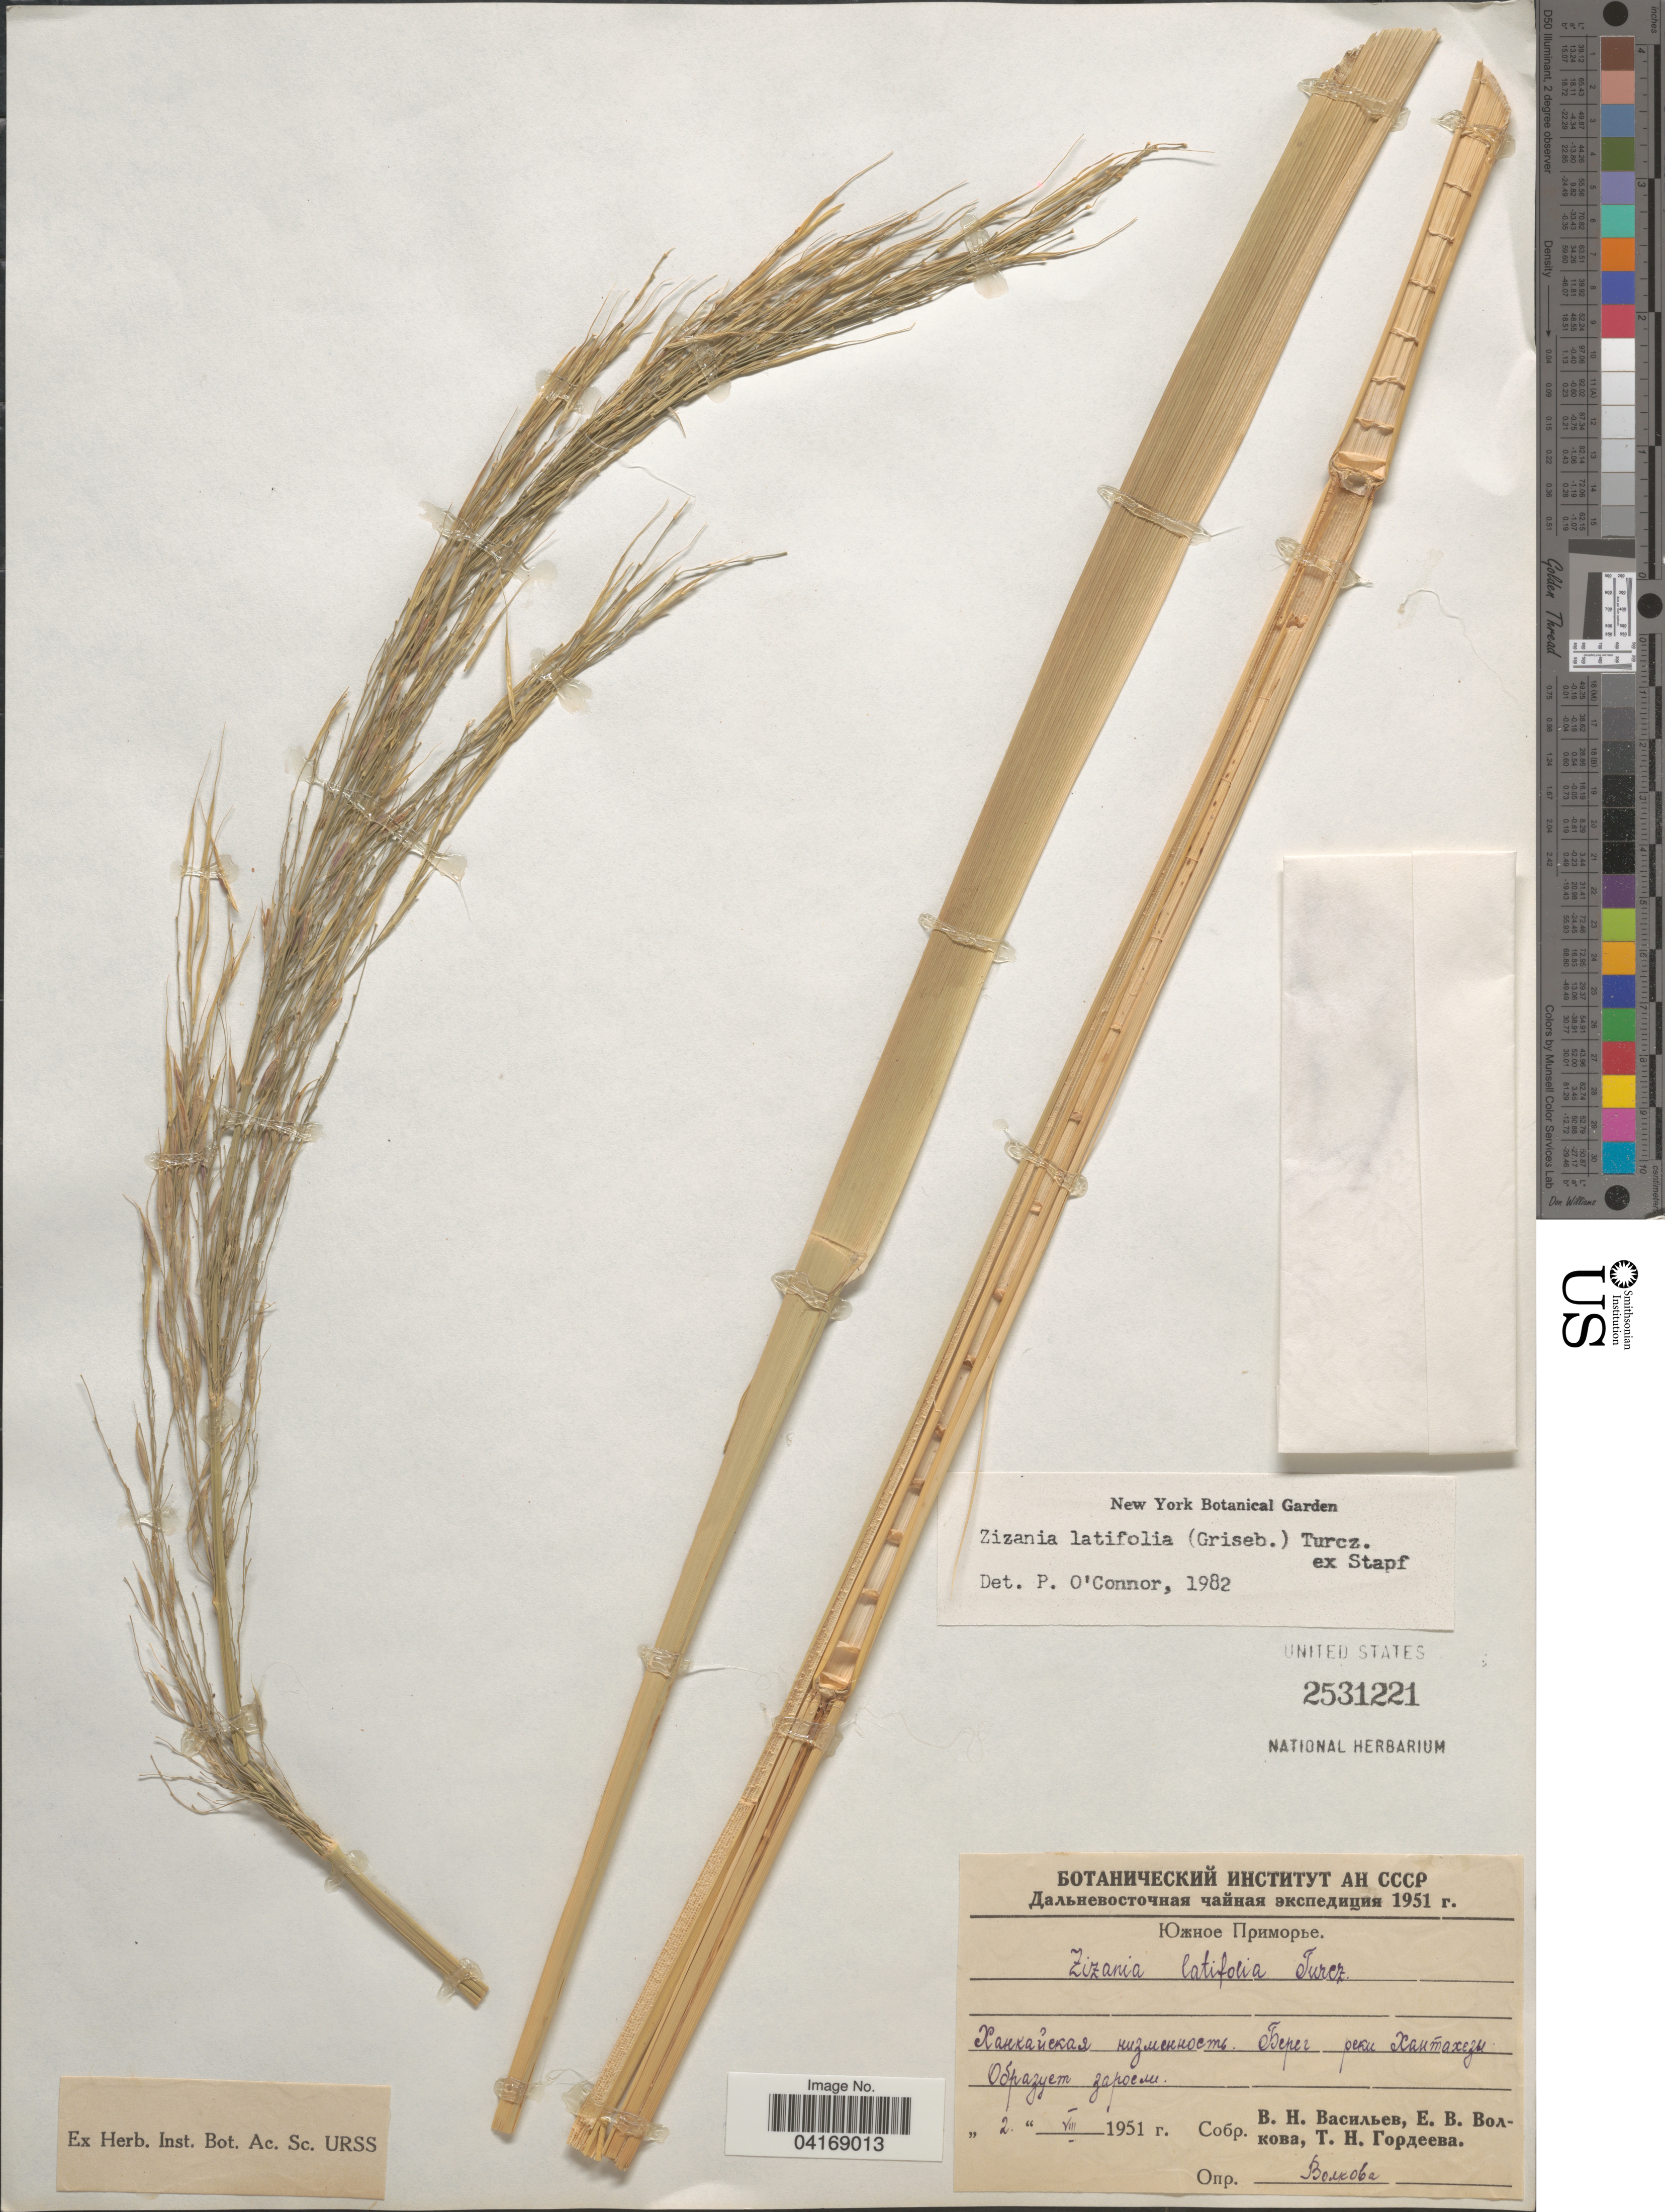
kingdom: Plantae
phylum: Tracheophyta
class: Liliopsida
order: Poales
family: Poaceae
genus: Zizania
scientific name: Zizania latifolia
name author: (Griseb.) Stapf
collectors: V. Vasilev, E. V. Volkova & T. Gordeeva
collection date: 1951-08-02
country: Russian Federation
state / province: Primorsky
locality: Khankaiskaya Lowland, shore of river Khantakhesa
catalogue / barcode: US 2531221